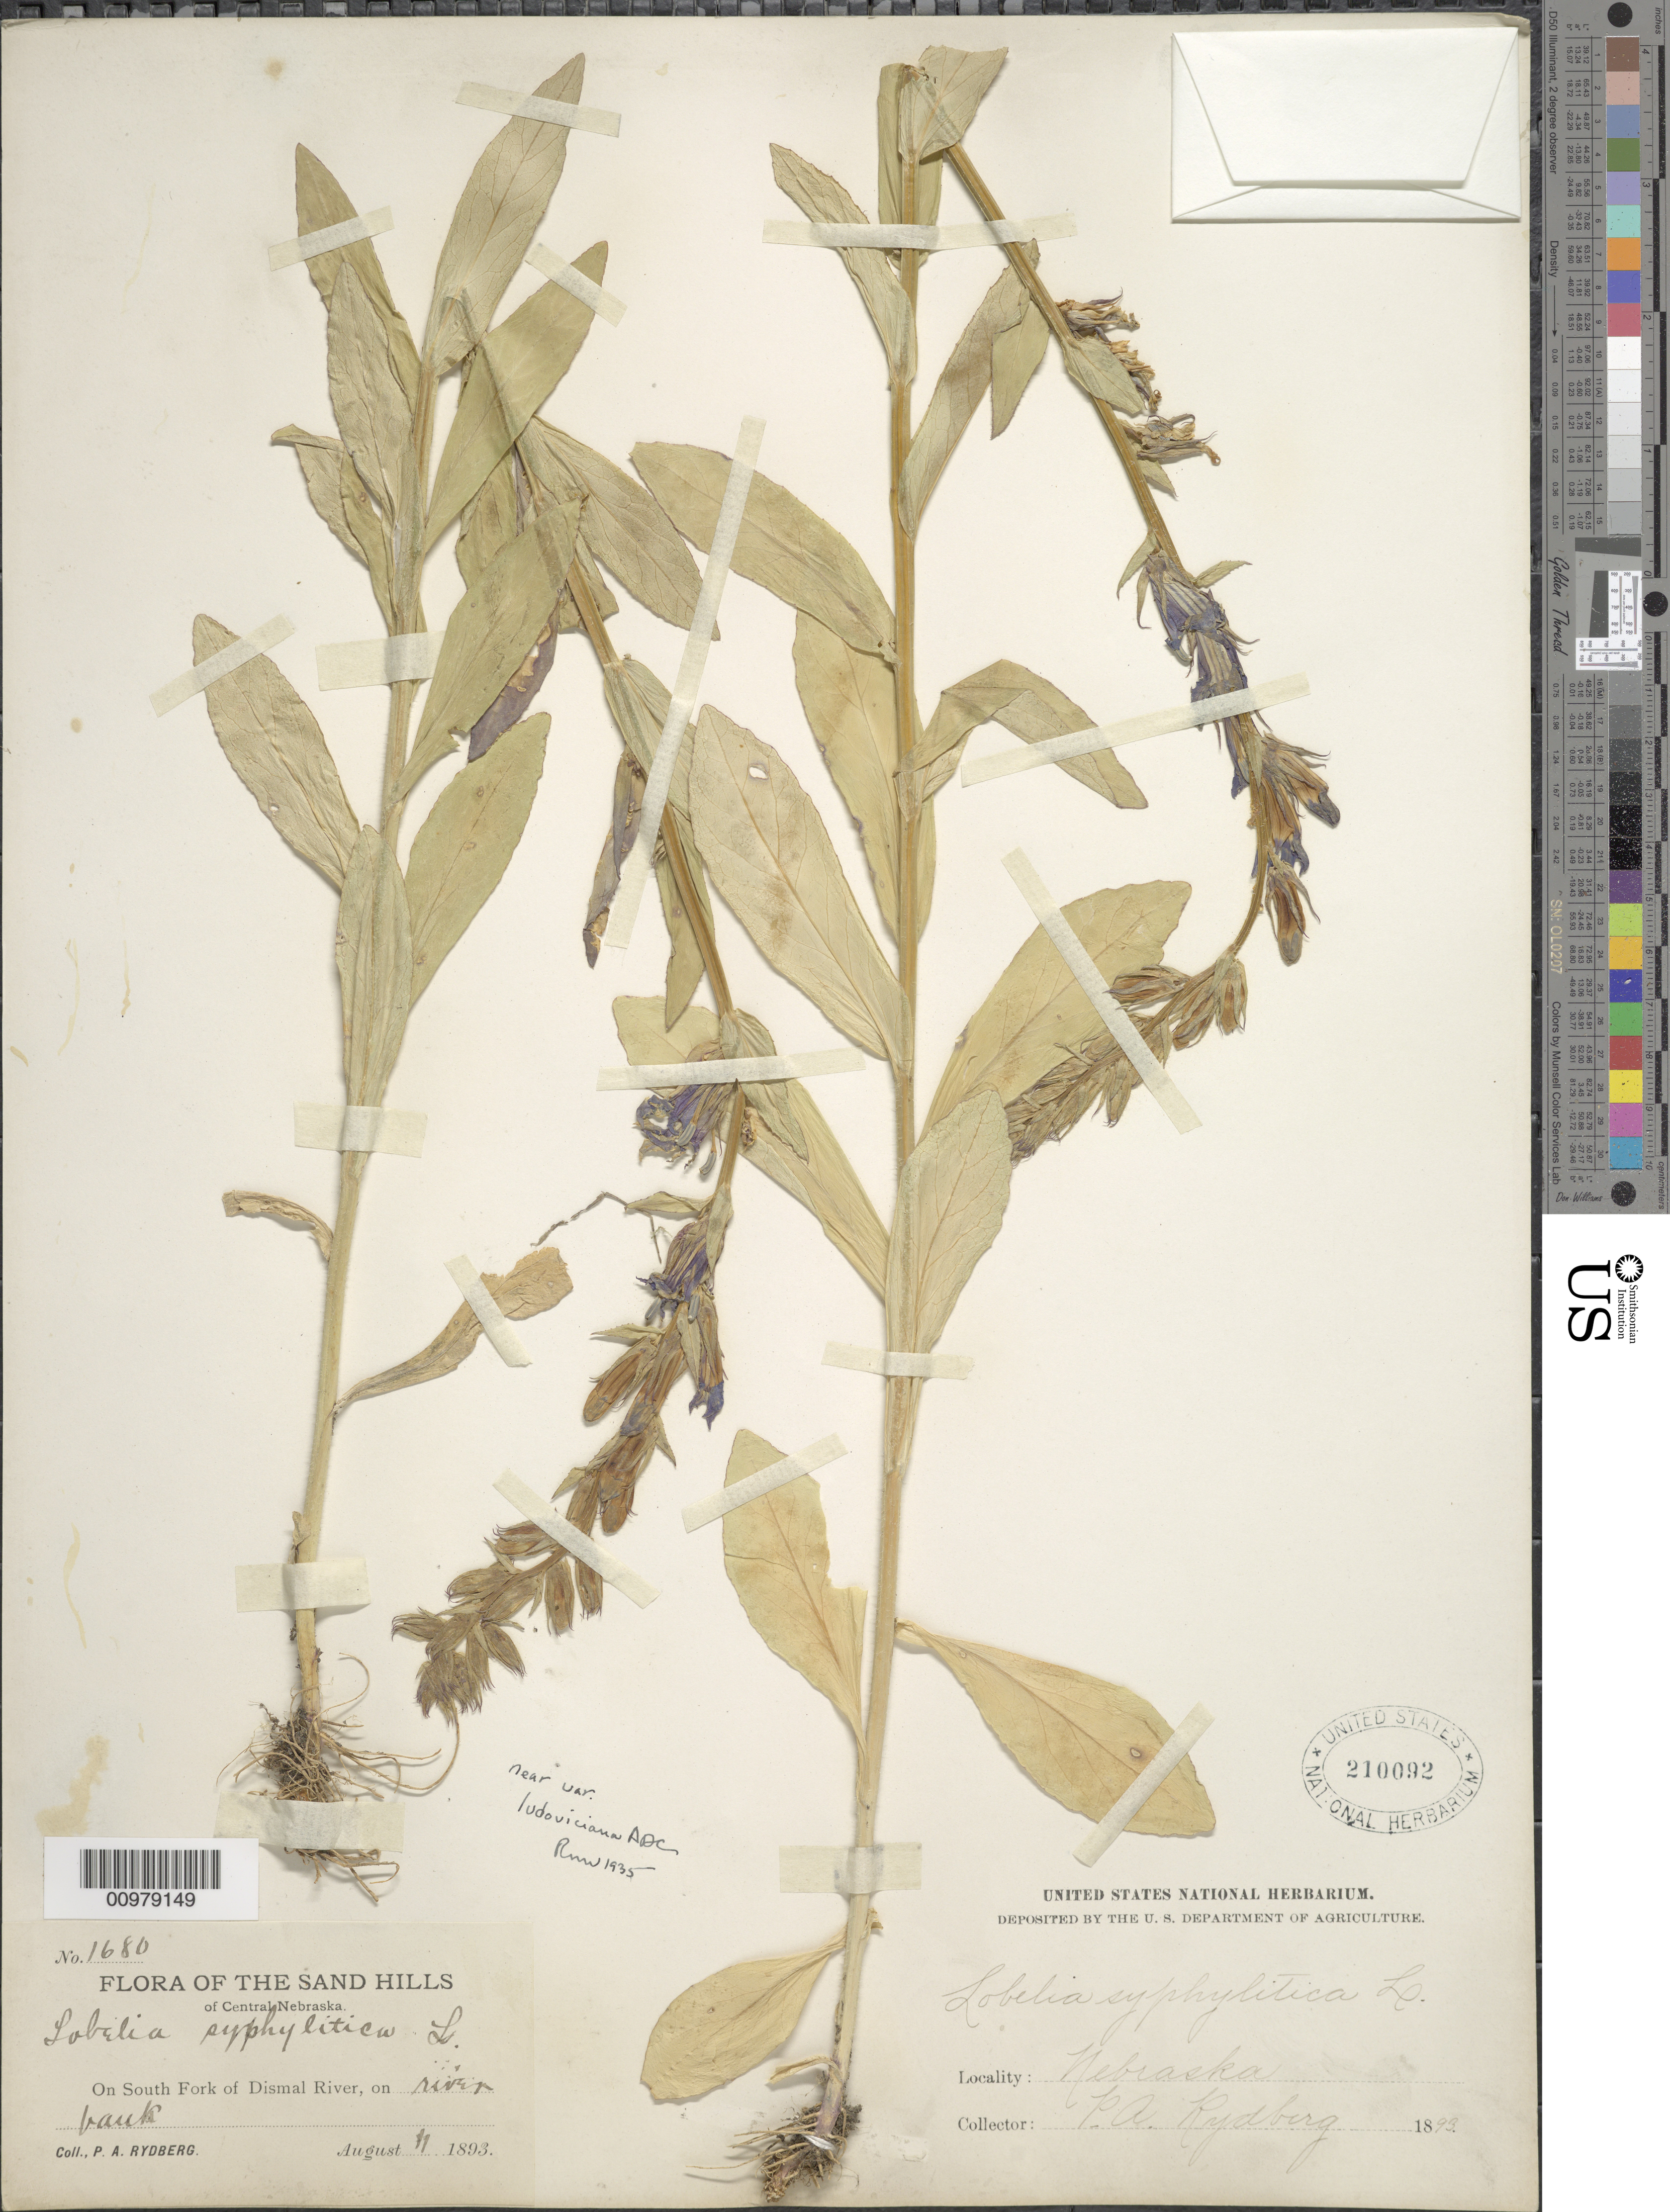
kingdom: Plantae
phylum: Tracheophyta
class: Magnoliopsida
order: Asterales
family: Campanulaceae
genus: Lobelia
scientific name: Lobelia siphilitica var. ludoviciana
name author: A. DC.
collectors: P. A. Rydberg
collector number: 1680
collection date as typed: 11 Aug 1893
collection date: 1893-08-11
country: United States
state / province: Nebraska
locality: On South Fork of Dismal River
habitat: river bank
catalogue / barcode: US 210092